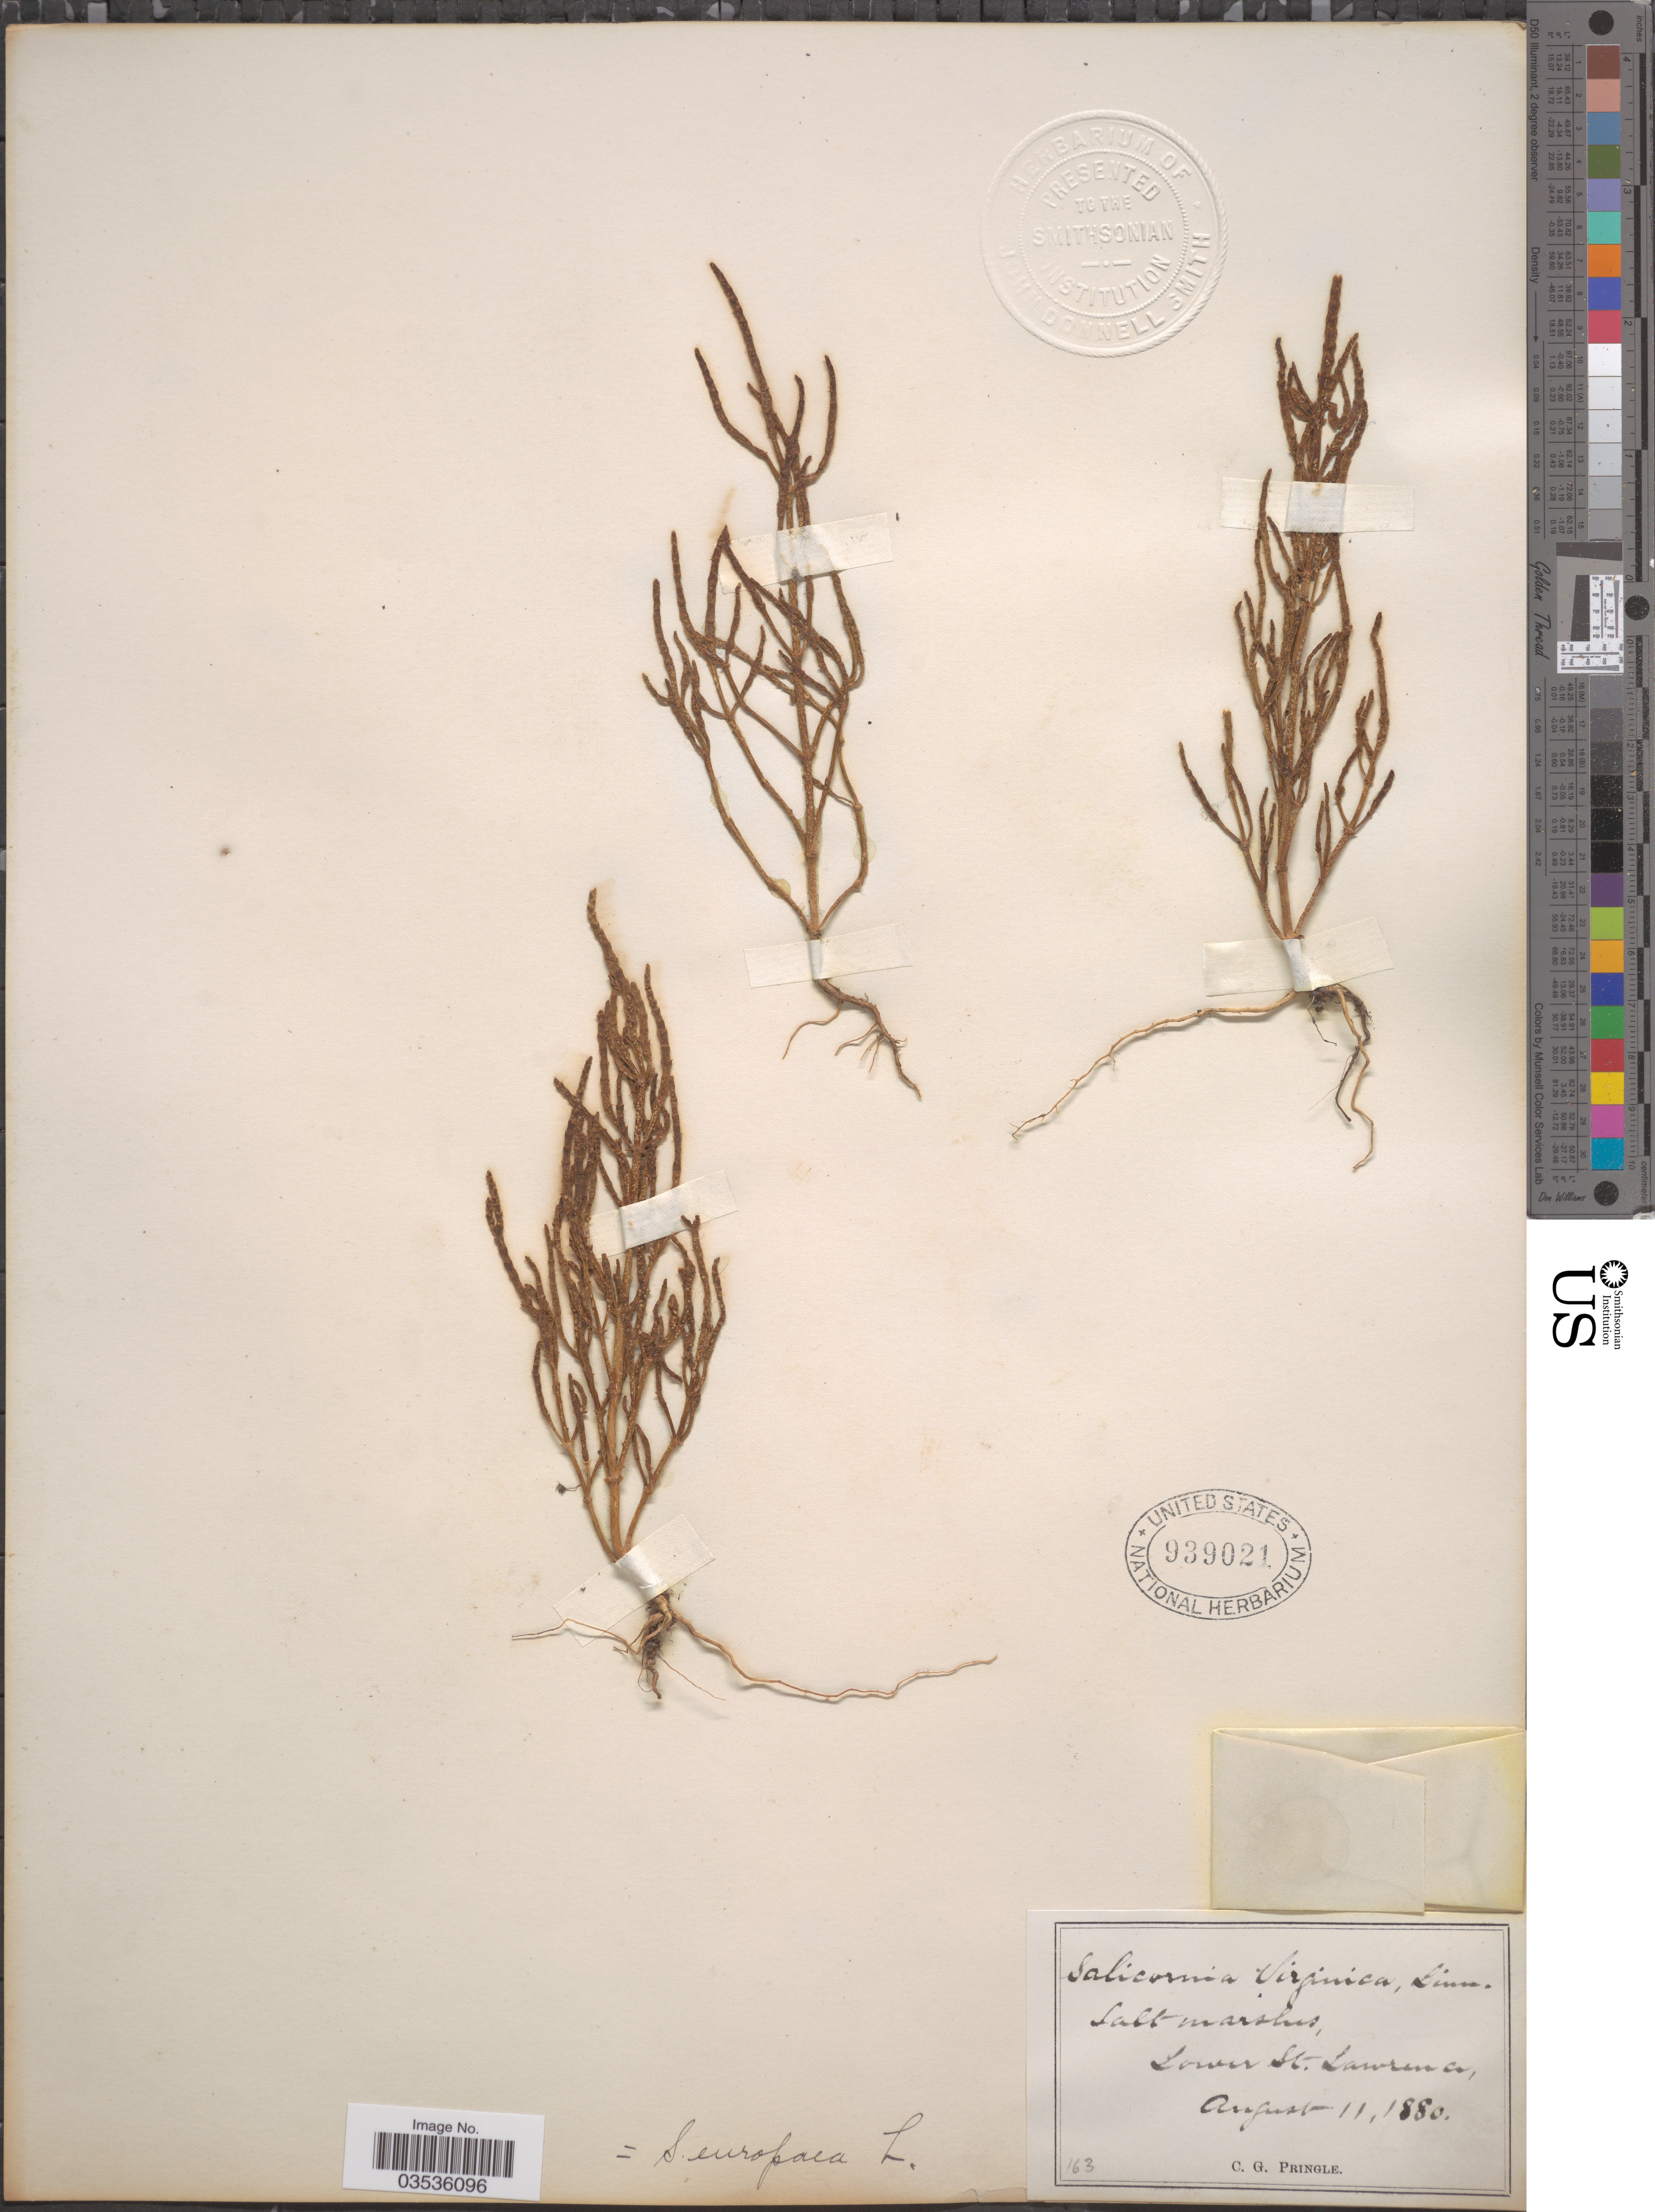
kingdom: Plantae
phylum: Tracheophyta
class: Magnoliopsida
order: Caryophyllales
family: Amaranthaceae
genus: Salicornia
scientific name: Salicornia europaea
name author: L.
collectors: C. G. Pringle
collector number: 163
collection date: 1880-08-11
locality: Lower St. Lawrence.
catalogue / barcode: US 939021